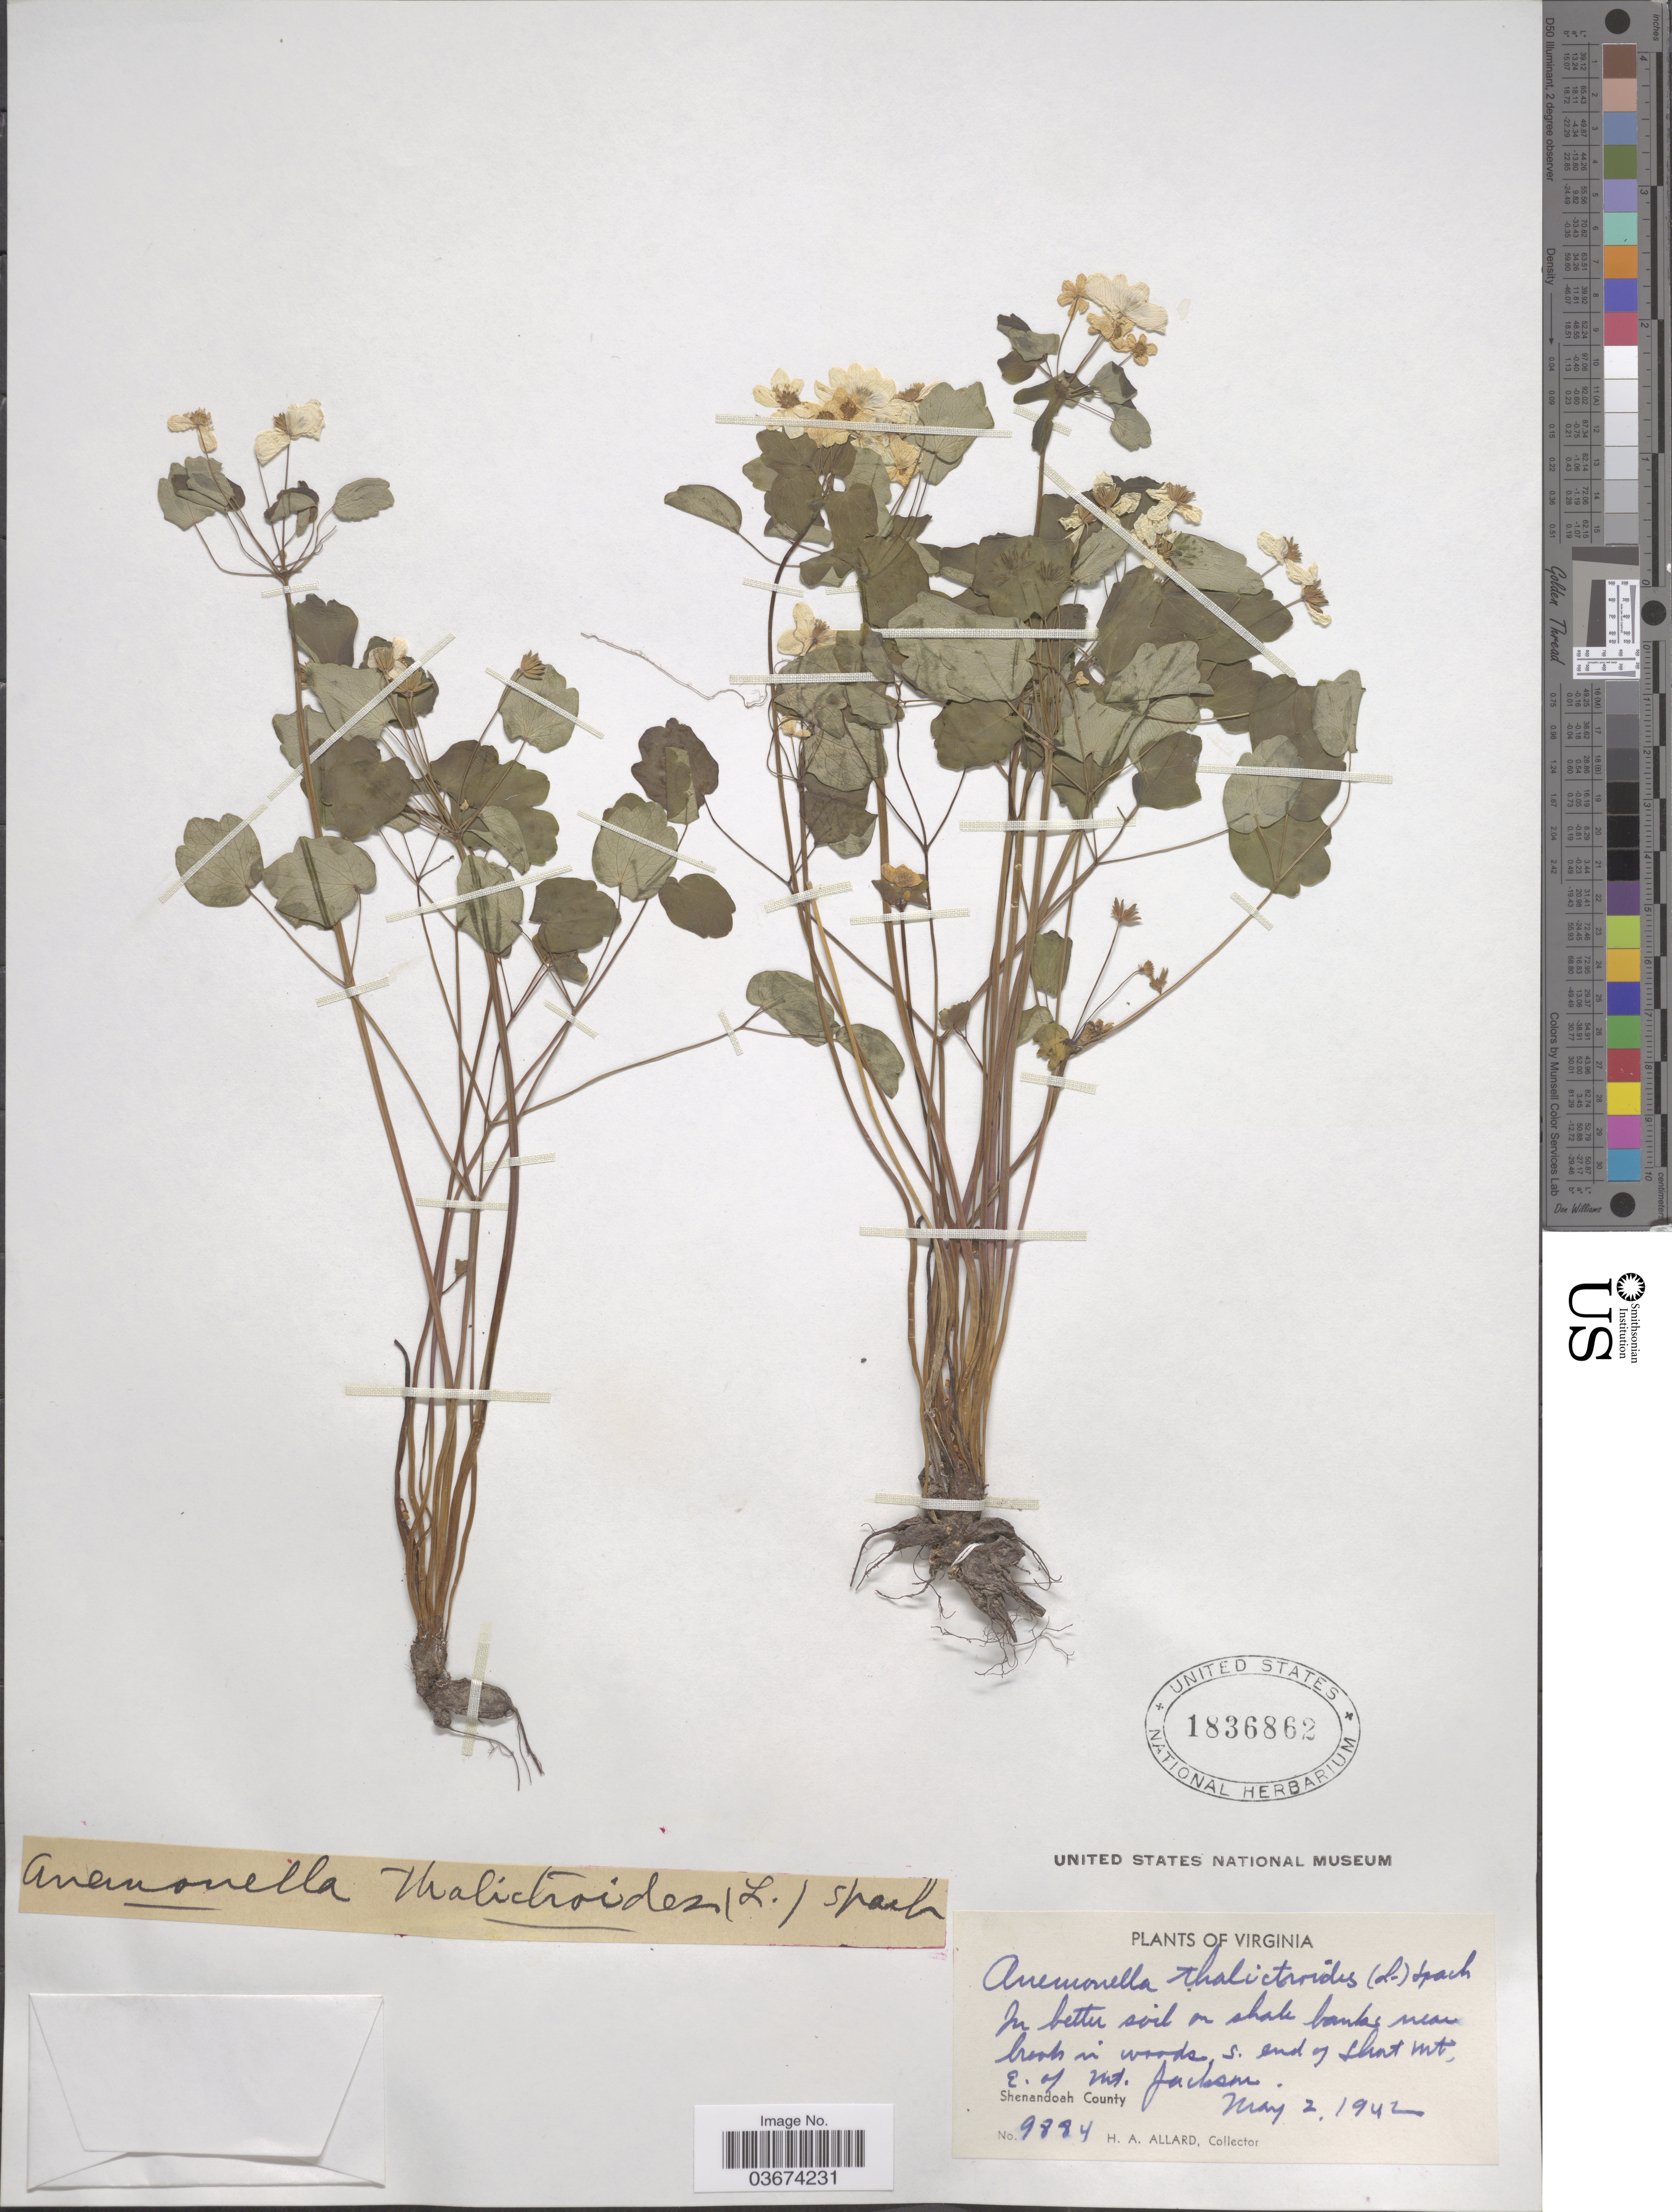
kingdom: Plantae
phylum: Tracheophyta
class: Magnoliopsida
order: Ranunculales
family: Ranunculaceae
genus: Thalictrum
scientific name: Thalictrum thalictroides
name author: (L.) A.J. Eames & B. Boivin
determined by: Strong, M. T., (US), Smithsonian Institution - National Museum of Natural History (UNITED STATES)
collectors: H. A. Allard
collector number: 9884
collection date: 1942-05-02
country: United States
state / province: Virginia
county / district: Shenandoah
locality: S. end of Short Mt, E of Mt. Jackson. Shenandoah County.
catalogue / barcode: US 1836862